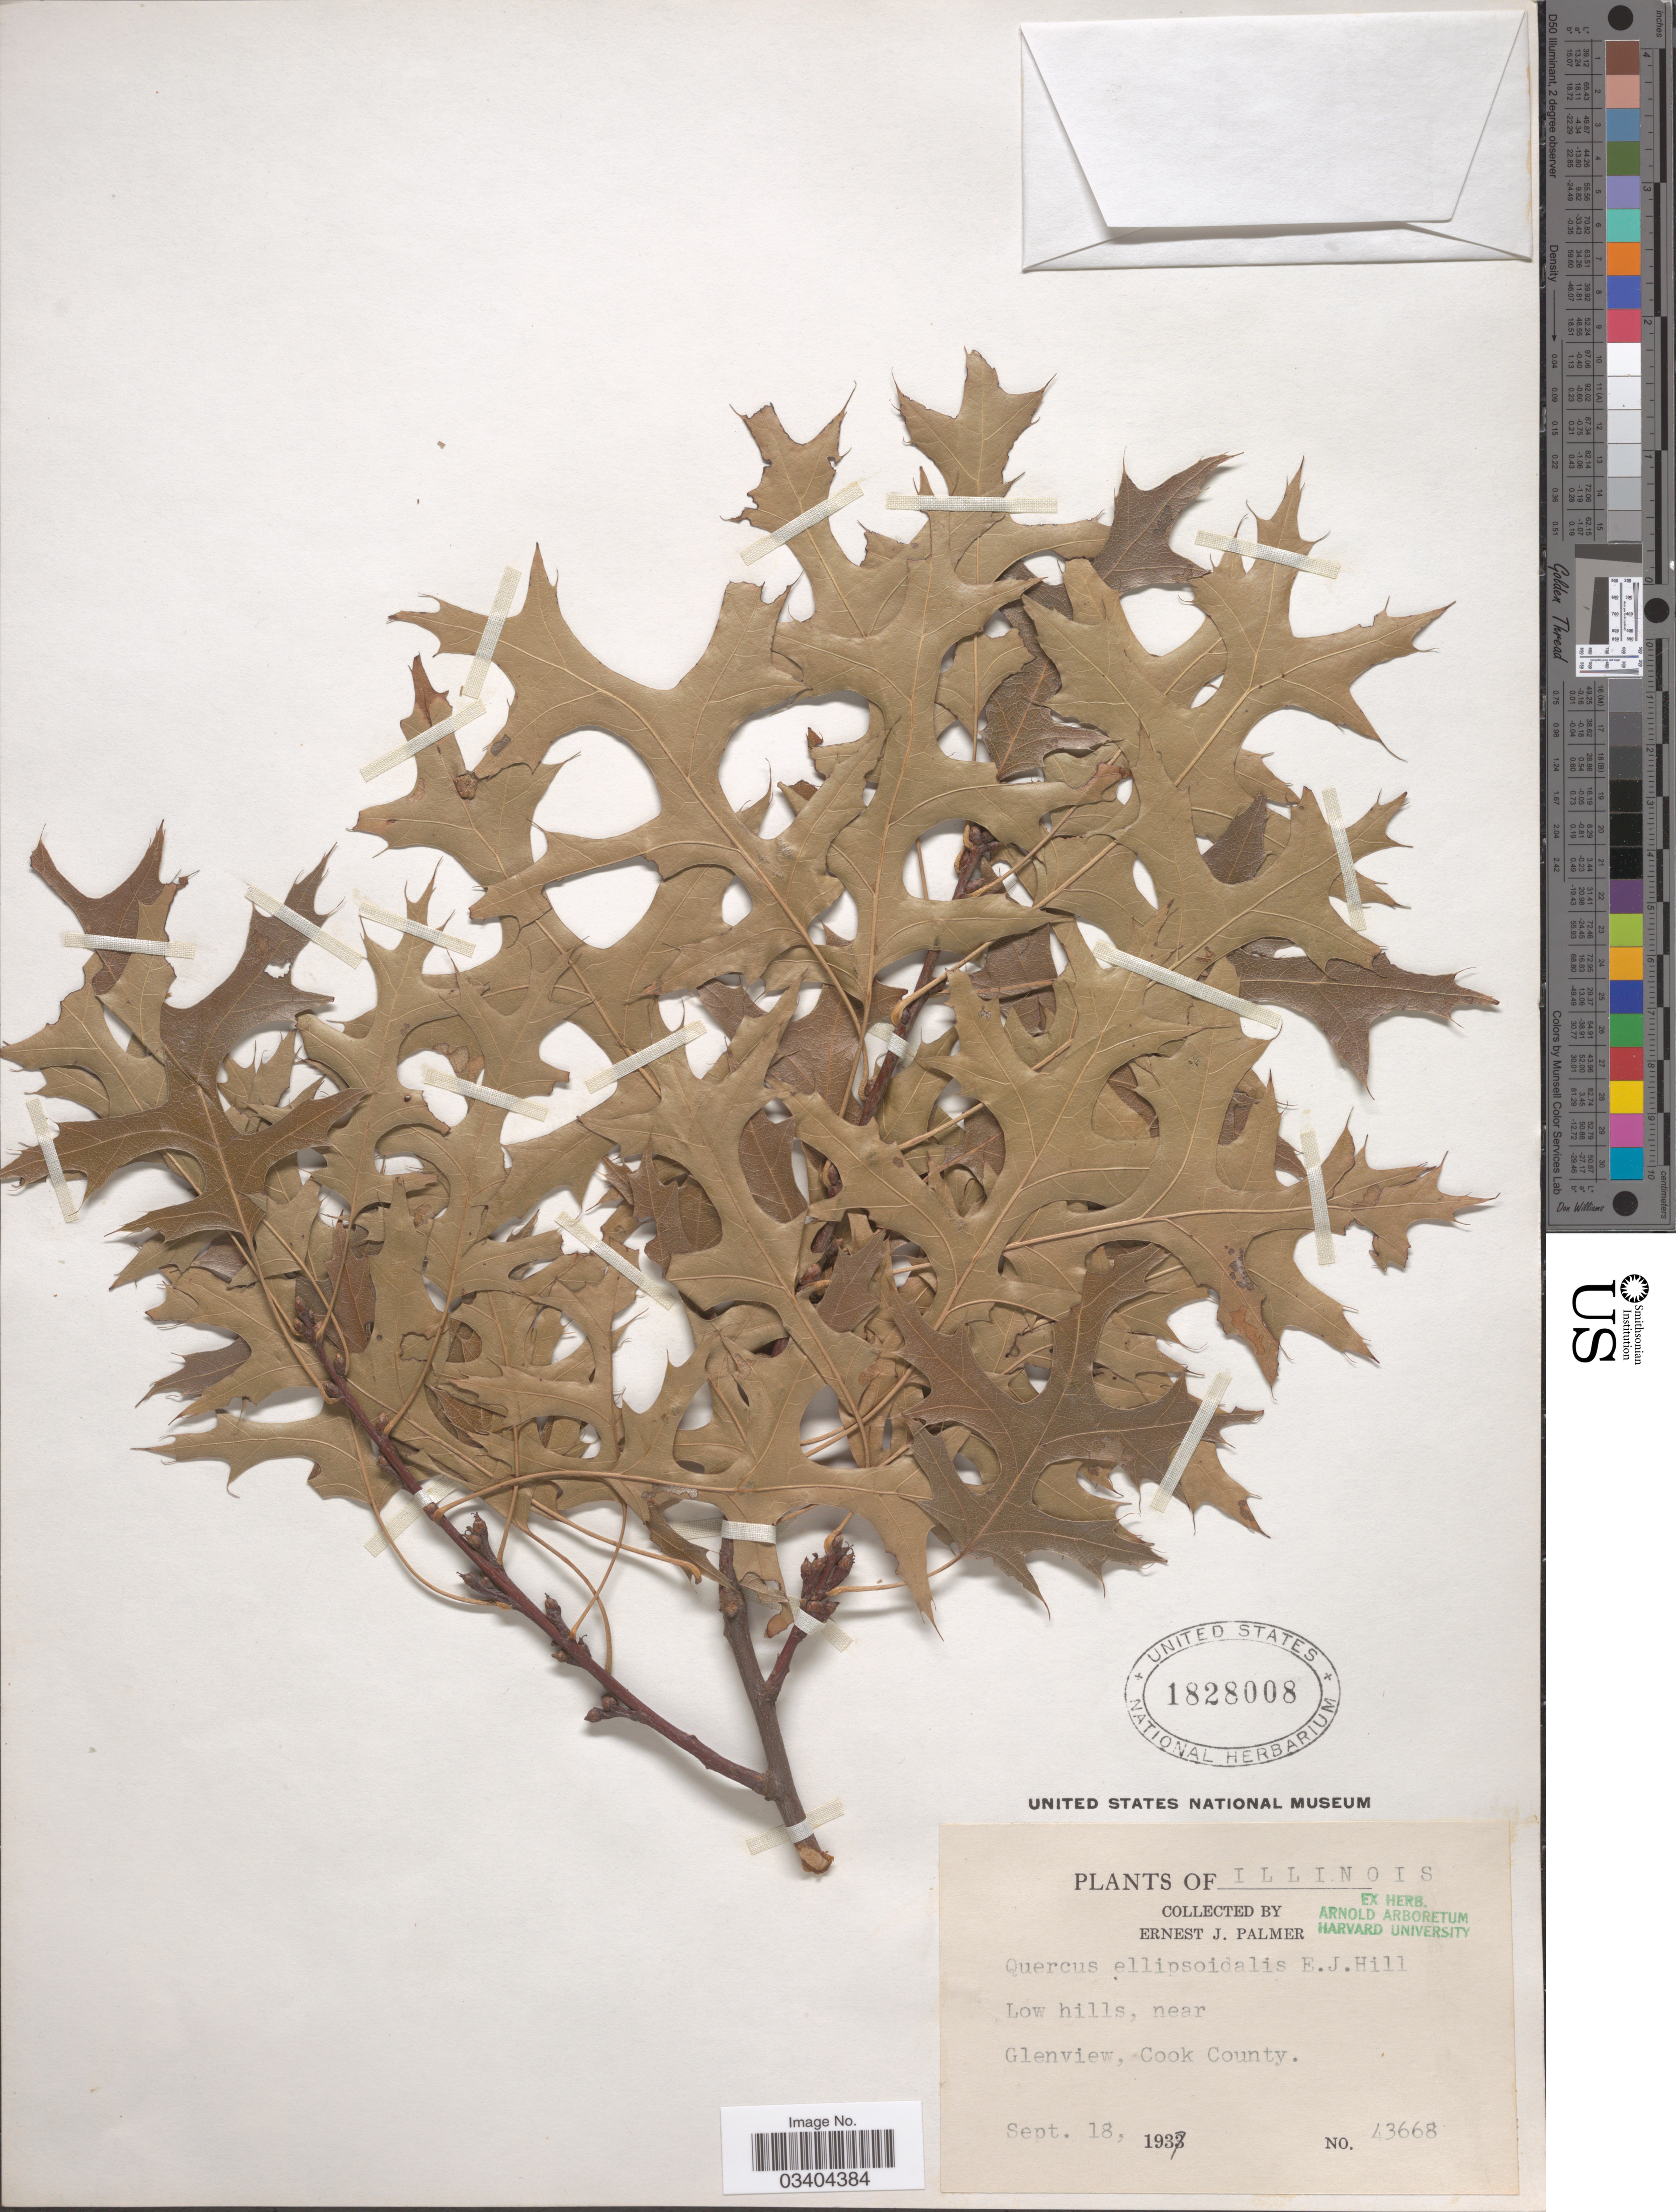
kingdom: Plantae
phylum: Tracheophyta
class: Magnoliopsida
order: Fagales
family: Fagaceae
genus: Quercus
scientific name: Quercus ellipsoidalis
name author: E.J. Hill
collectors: E. J. Palmer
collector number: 43668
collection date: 1937-09-18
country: United States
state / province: Illinois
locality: Low hills, near Glenview, Cook County.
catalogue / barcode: US 1828008